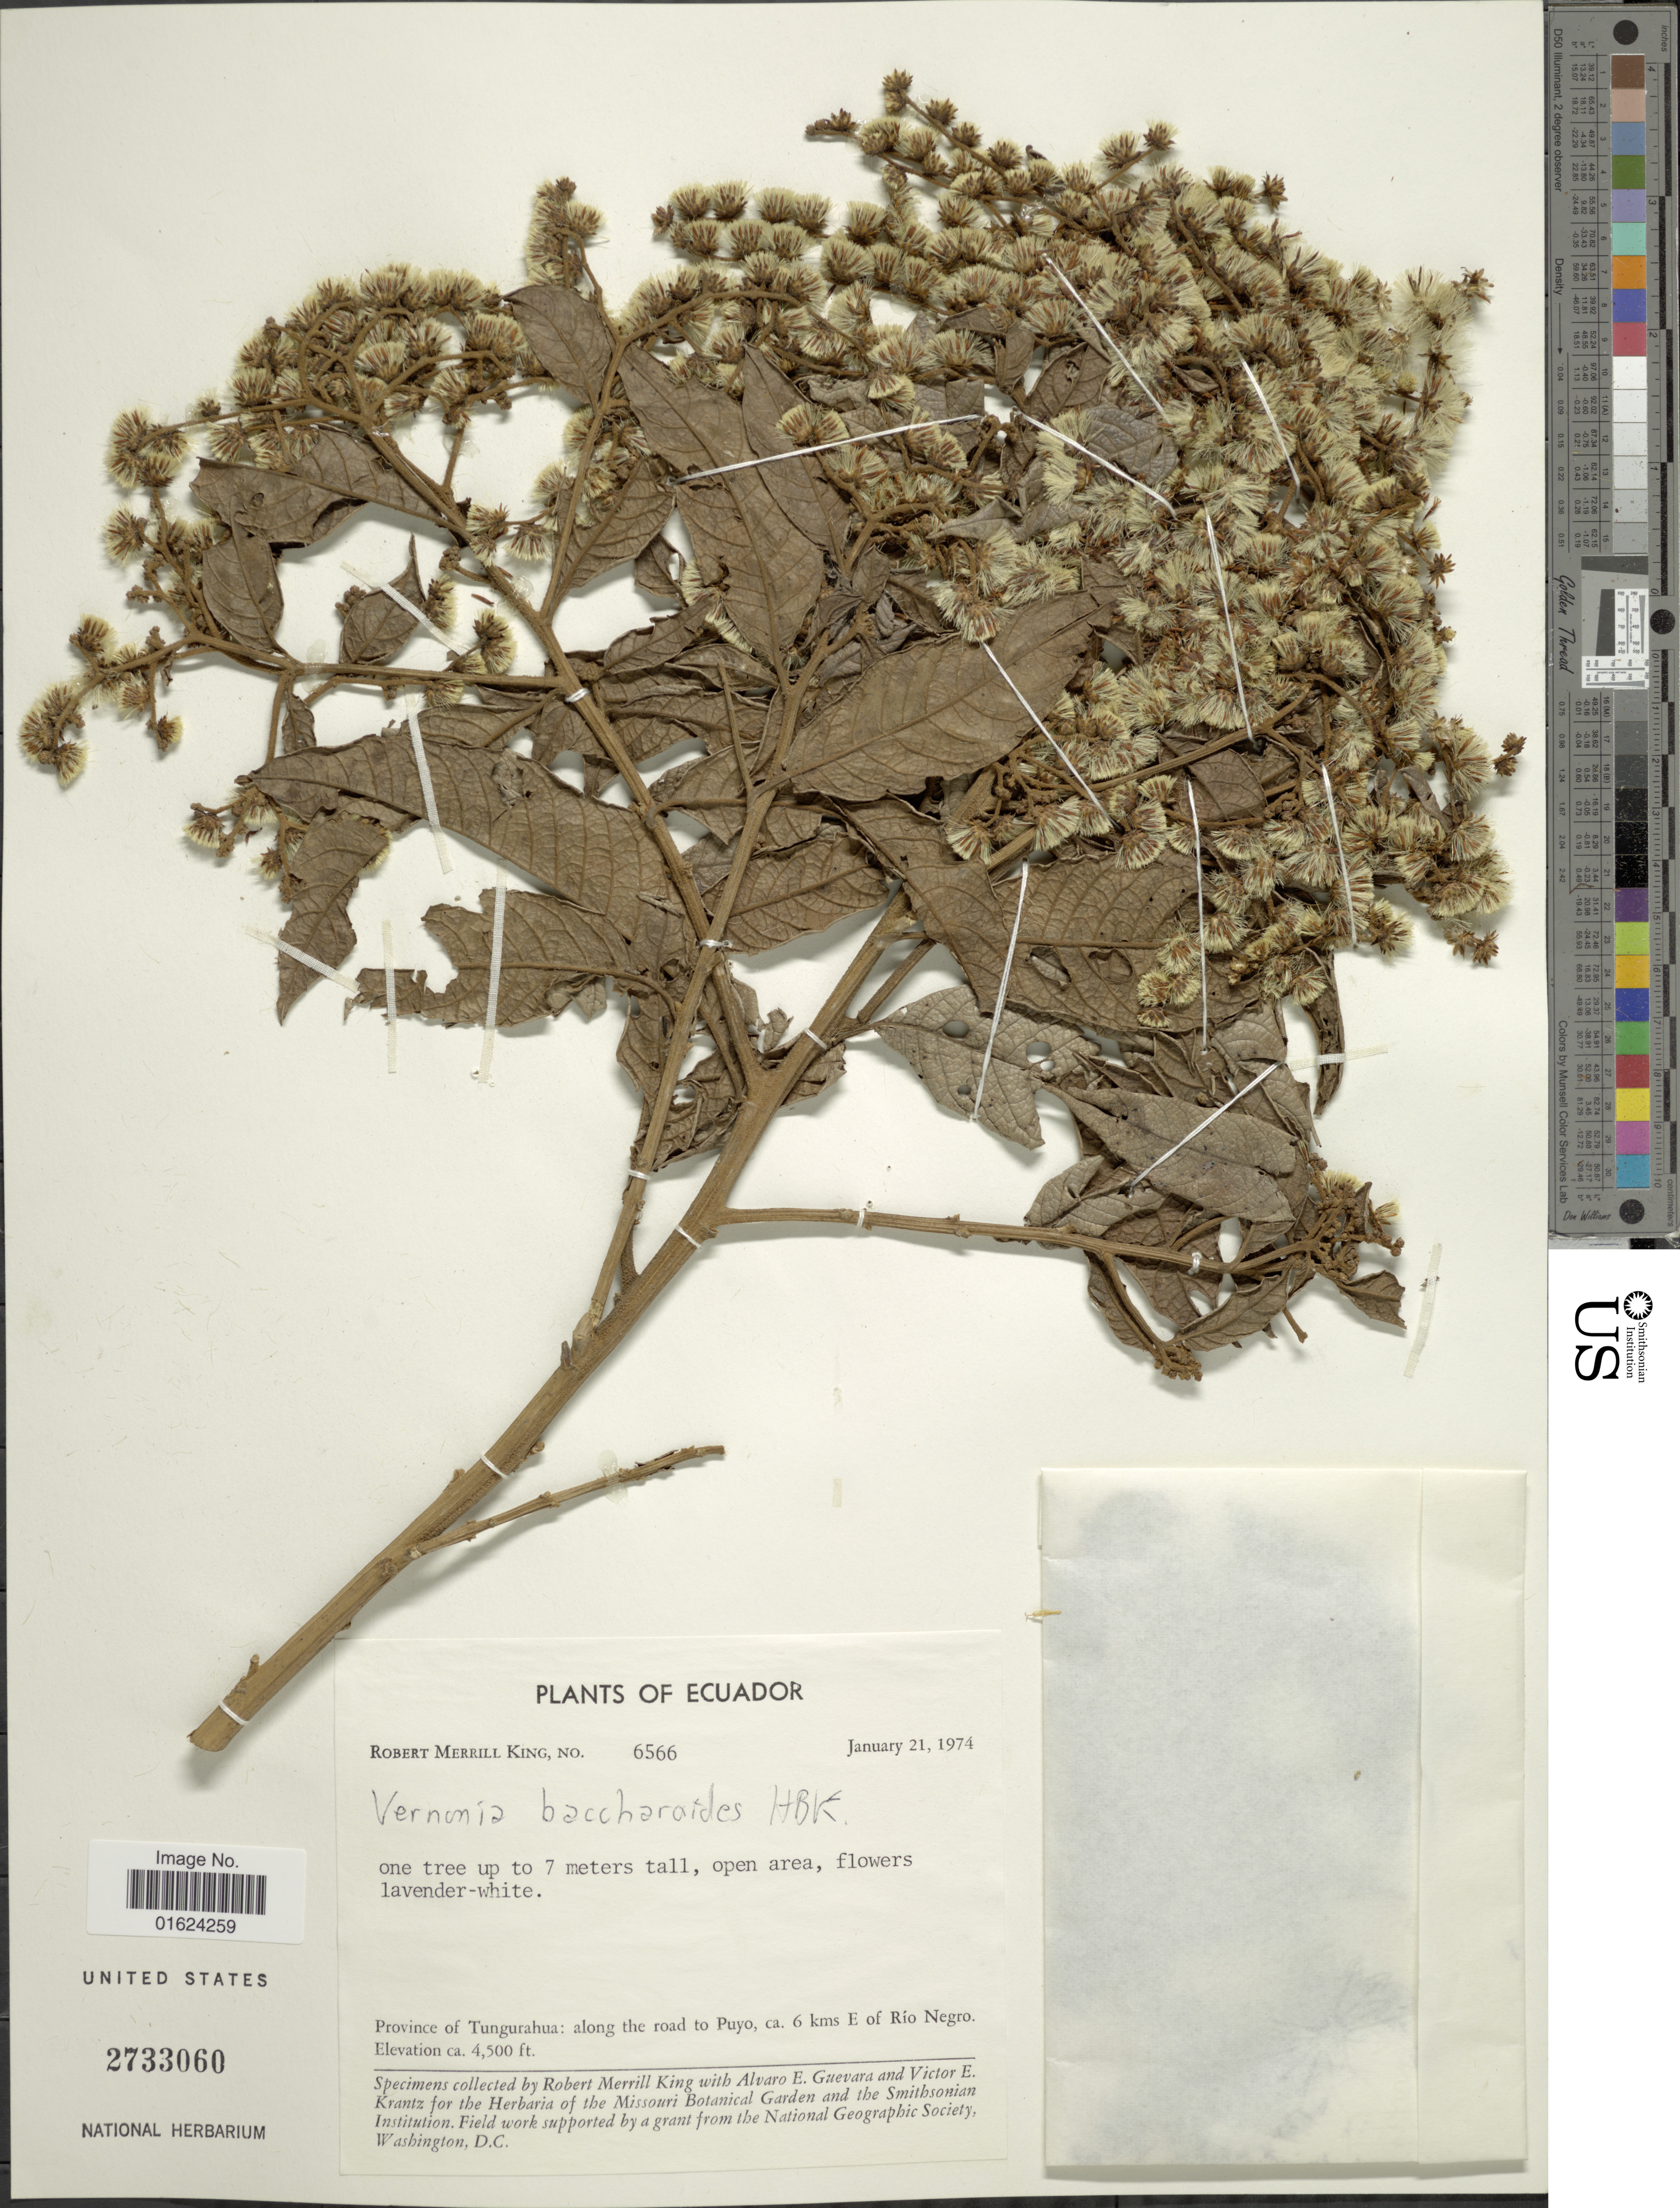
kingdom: Plantae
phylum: Tracheophyta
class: Magnoliopsida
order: Asterales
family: Asteraceae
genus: Vernonanthura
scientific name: Vernonanthura patens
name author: (Kunth) H. Rob.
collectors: R. M. King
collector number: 6566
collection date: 1974-01-21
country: Ecuador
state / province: Tungurahua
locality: Ecuador. Province of Tunguruhua: along Road to Puyo, ca.6 kms E of Rio Negro.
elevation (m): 1372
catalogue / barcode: US 2733060